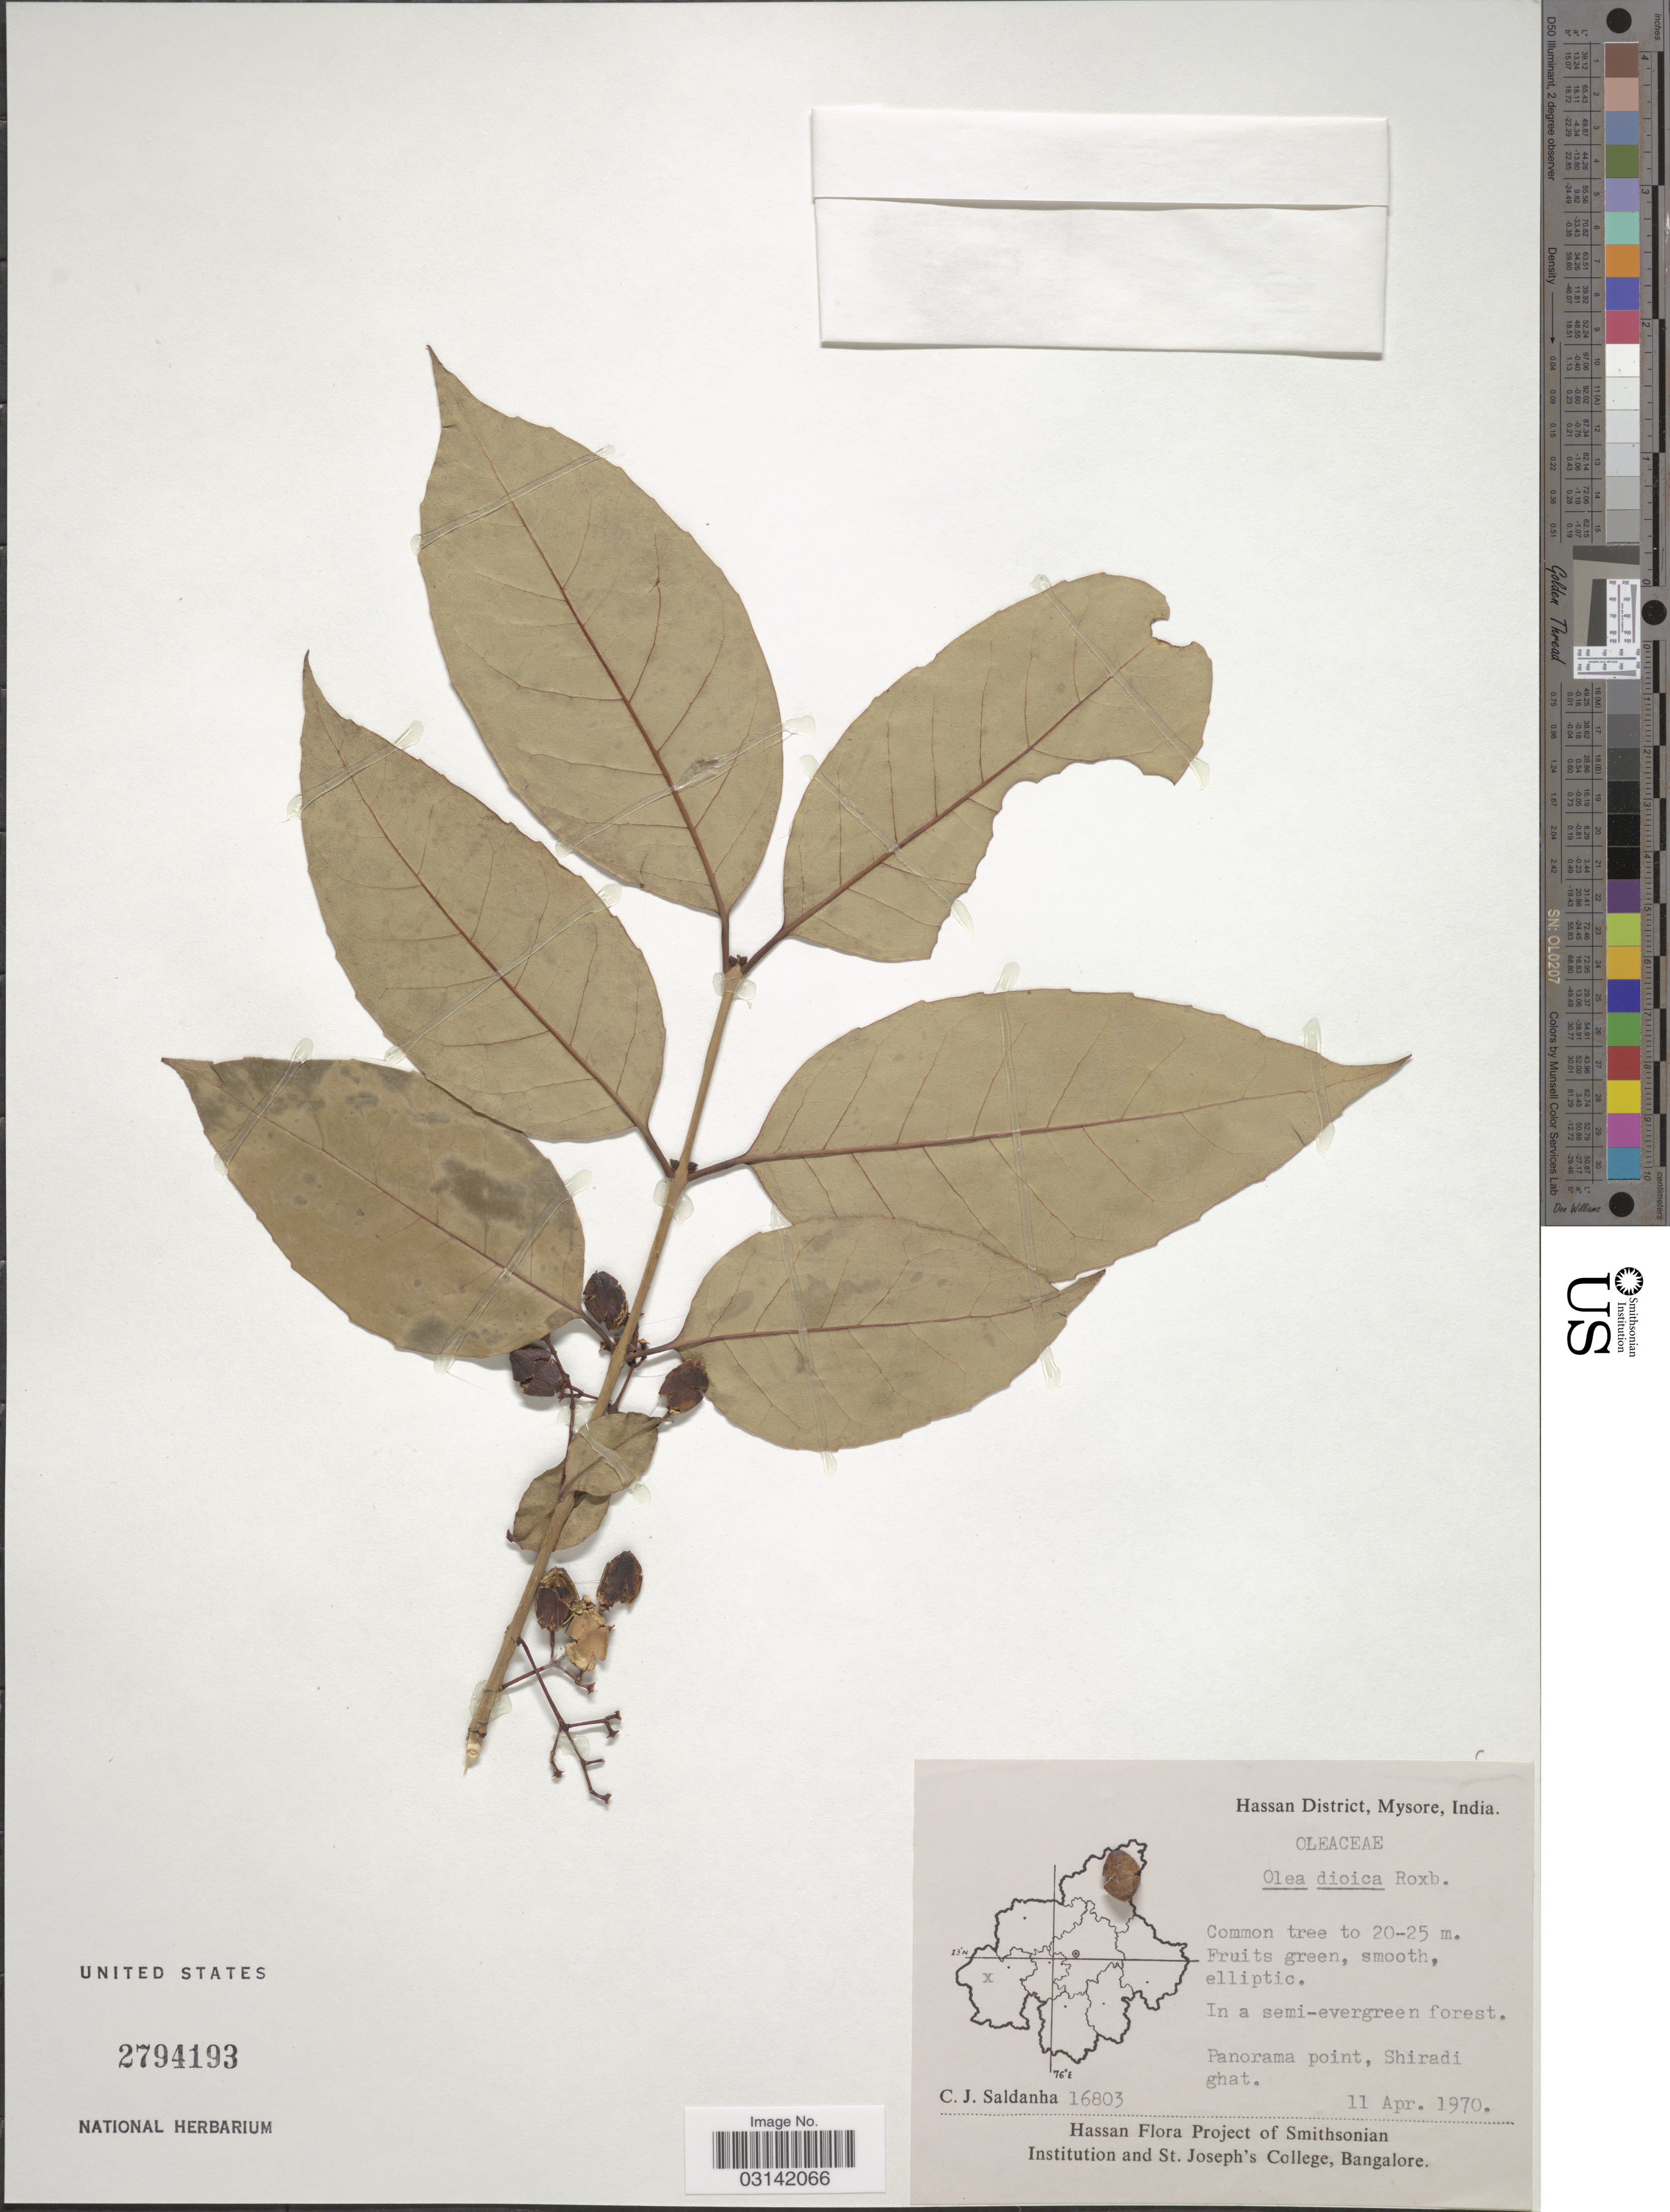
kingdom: Plantae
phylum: Tracheophyta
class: Magnoliopsida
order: Lamiales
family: Oleaceae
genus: Tetrapilus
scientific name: Tetrapilus dioicus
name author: (Roxb.) L.A.S. Johnson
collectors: C. J. Saldanha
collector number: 16803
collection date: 1970-04-11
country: India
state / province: Karnataka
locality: Hassan District, Mysore, Panorama point, Shiradi ghat.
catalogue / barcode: US 2794193